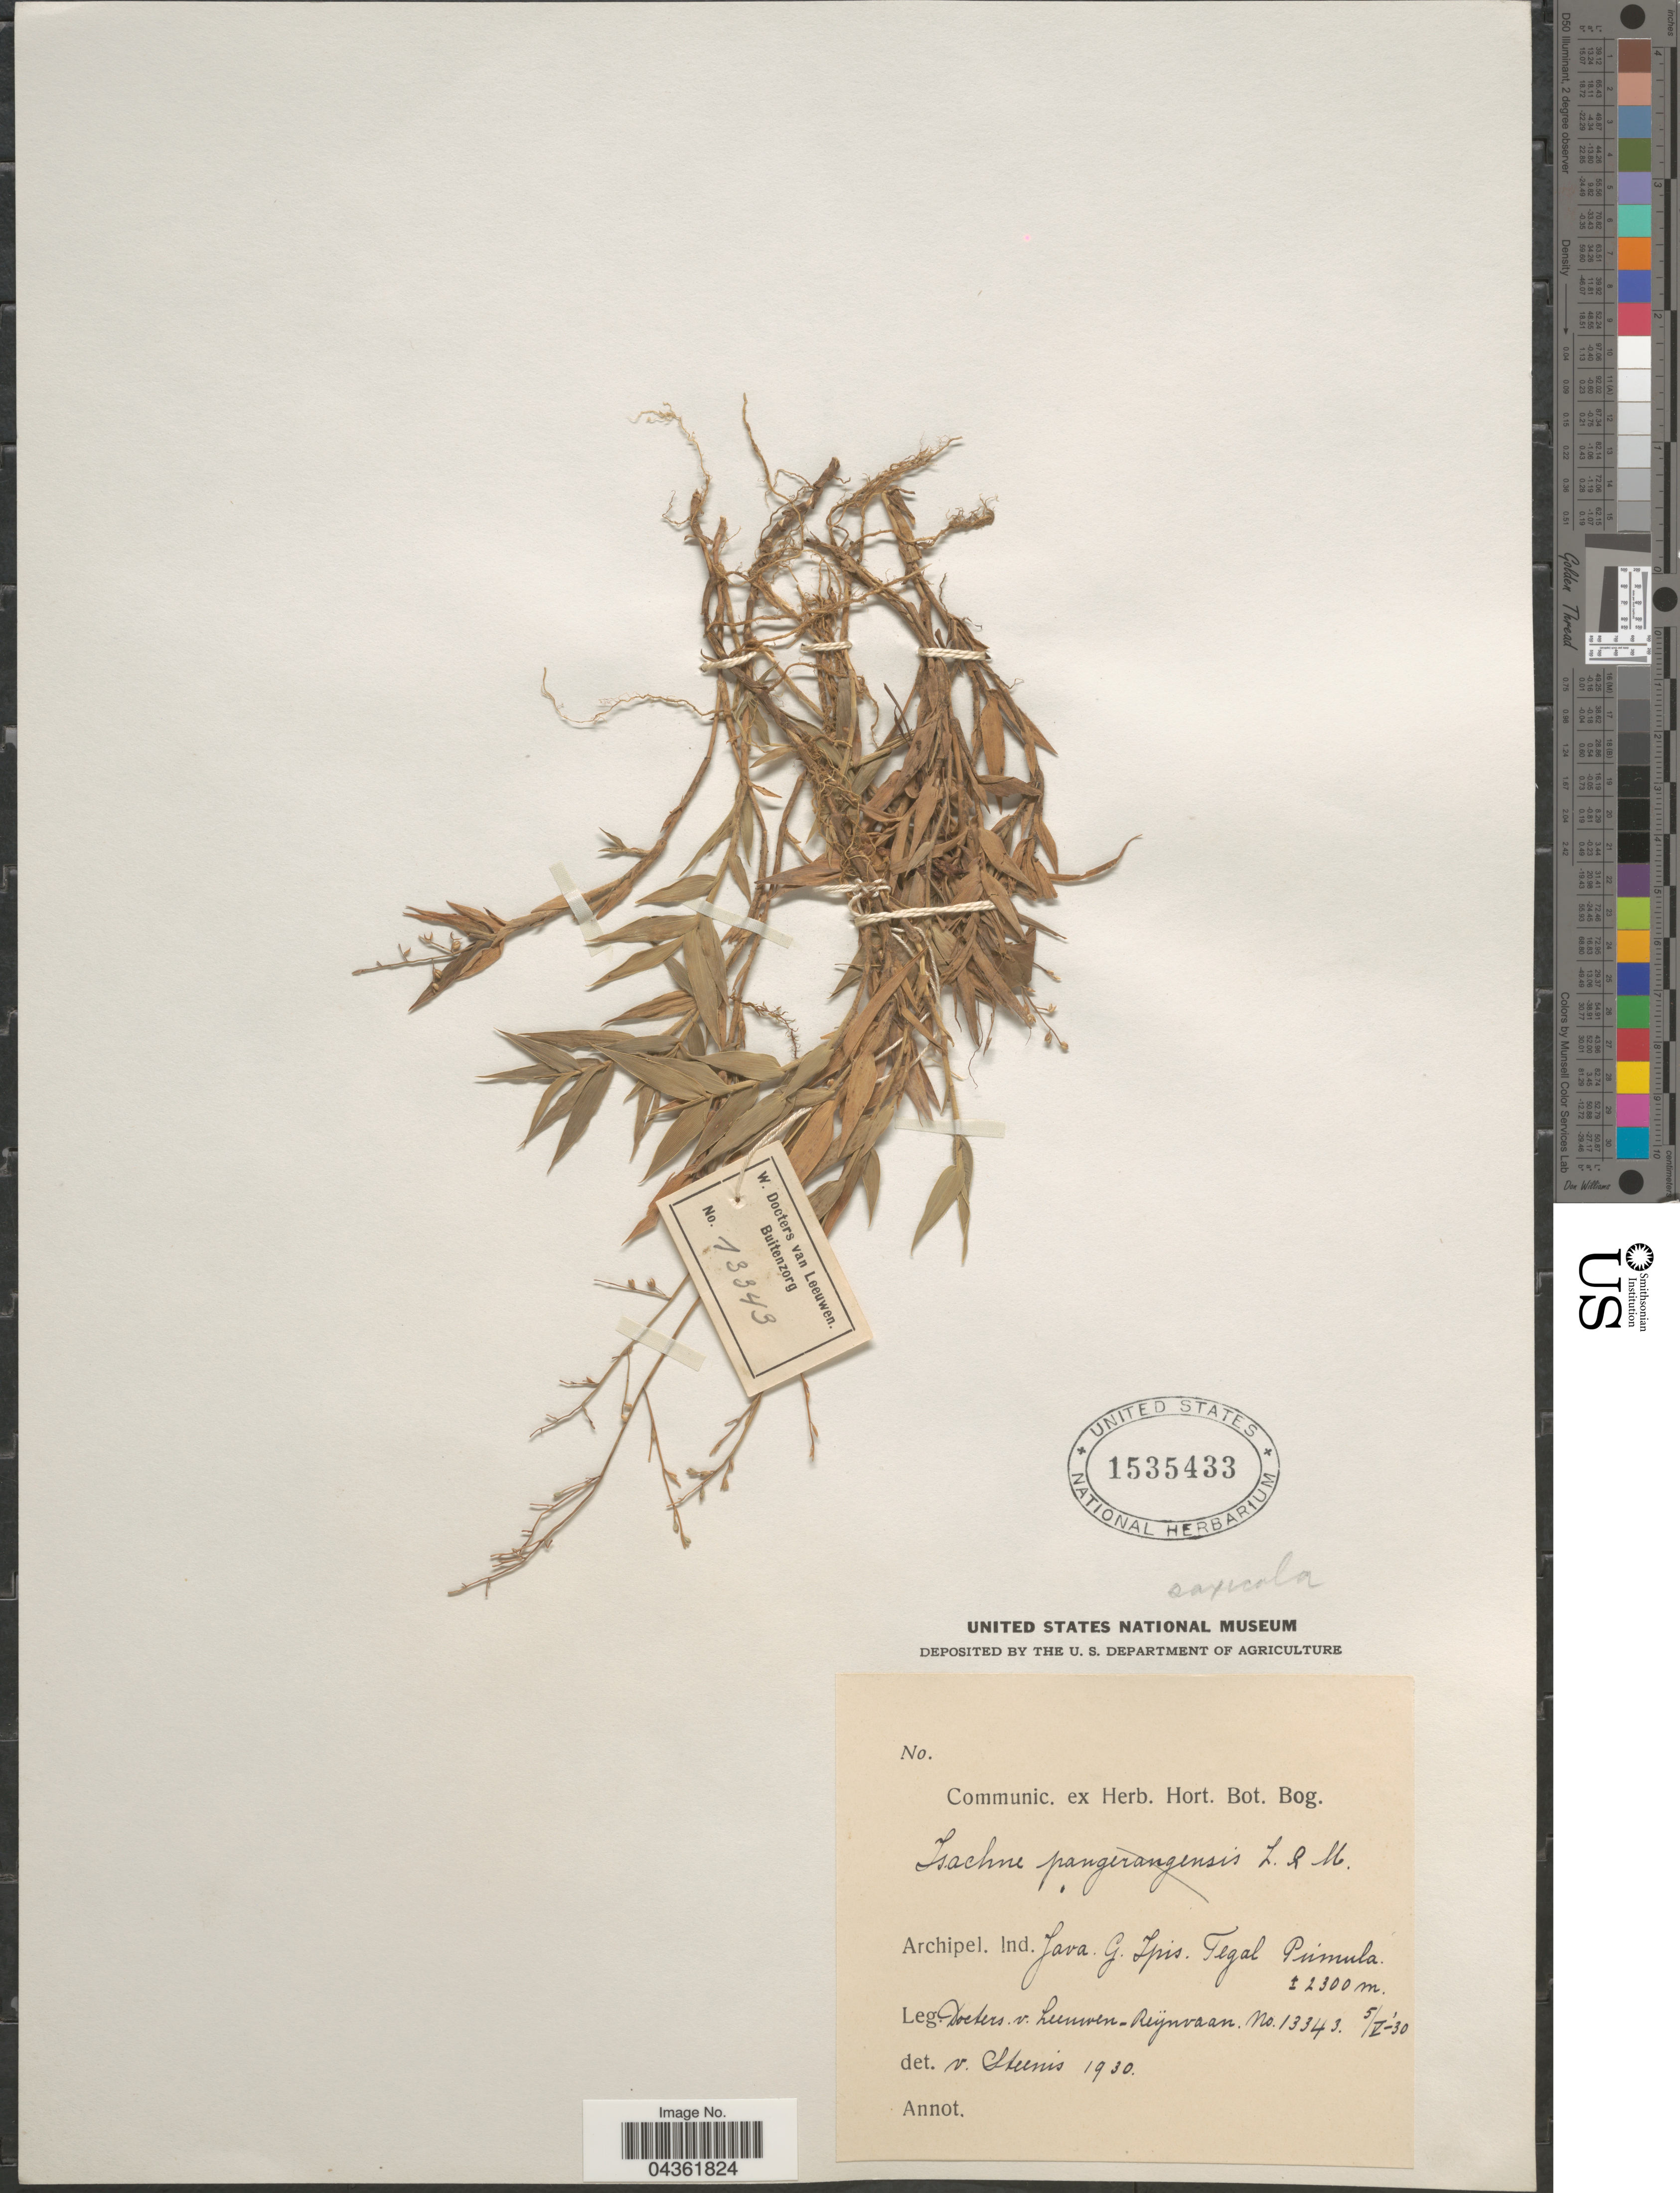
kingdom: Plantae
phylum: Tracheophyta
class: Liliopsida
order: Poales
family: Poaceae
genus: Isachne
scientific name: Isachne clementis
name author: Merr.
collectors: Docters v. Leeuwen-Reijwaan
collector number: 13343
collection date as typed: Transcribed d/m/y: 5/5/30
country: Indonesia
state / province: Java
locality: Archipel. Ind. Java. G. Ipis. Tegal Pumula.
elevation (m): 2300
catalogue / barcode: US 1535433